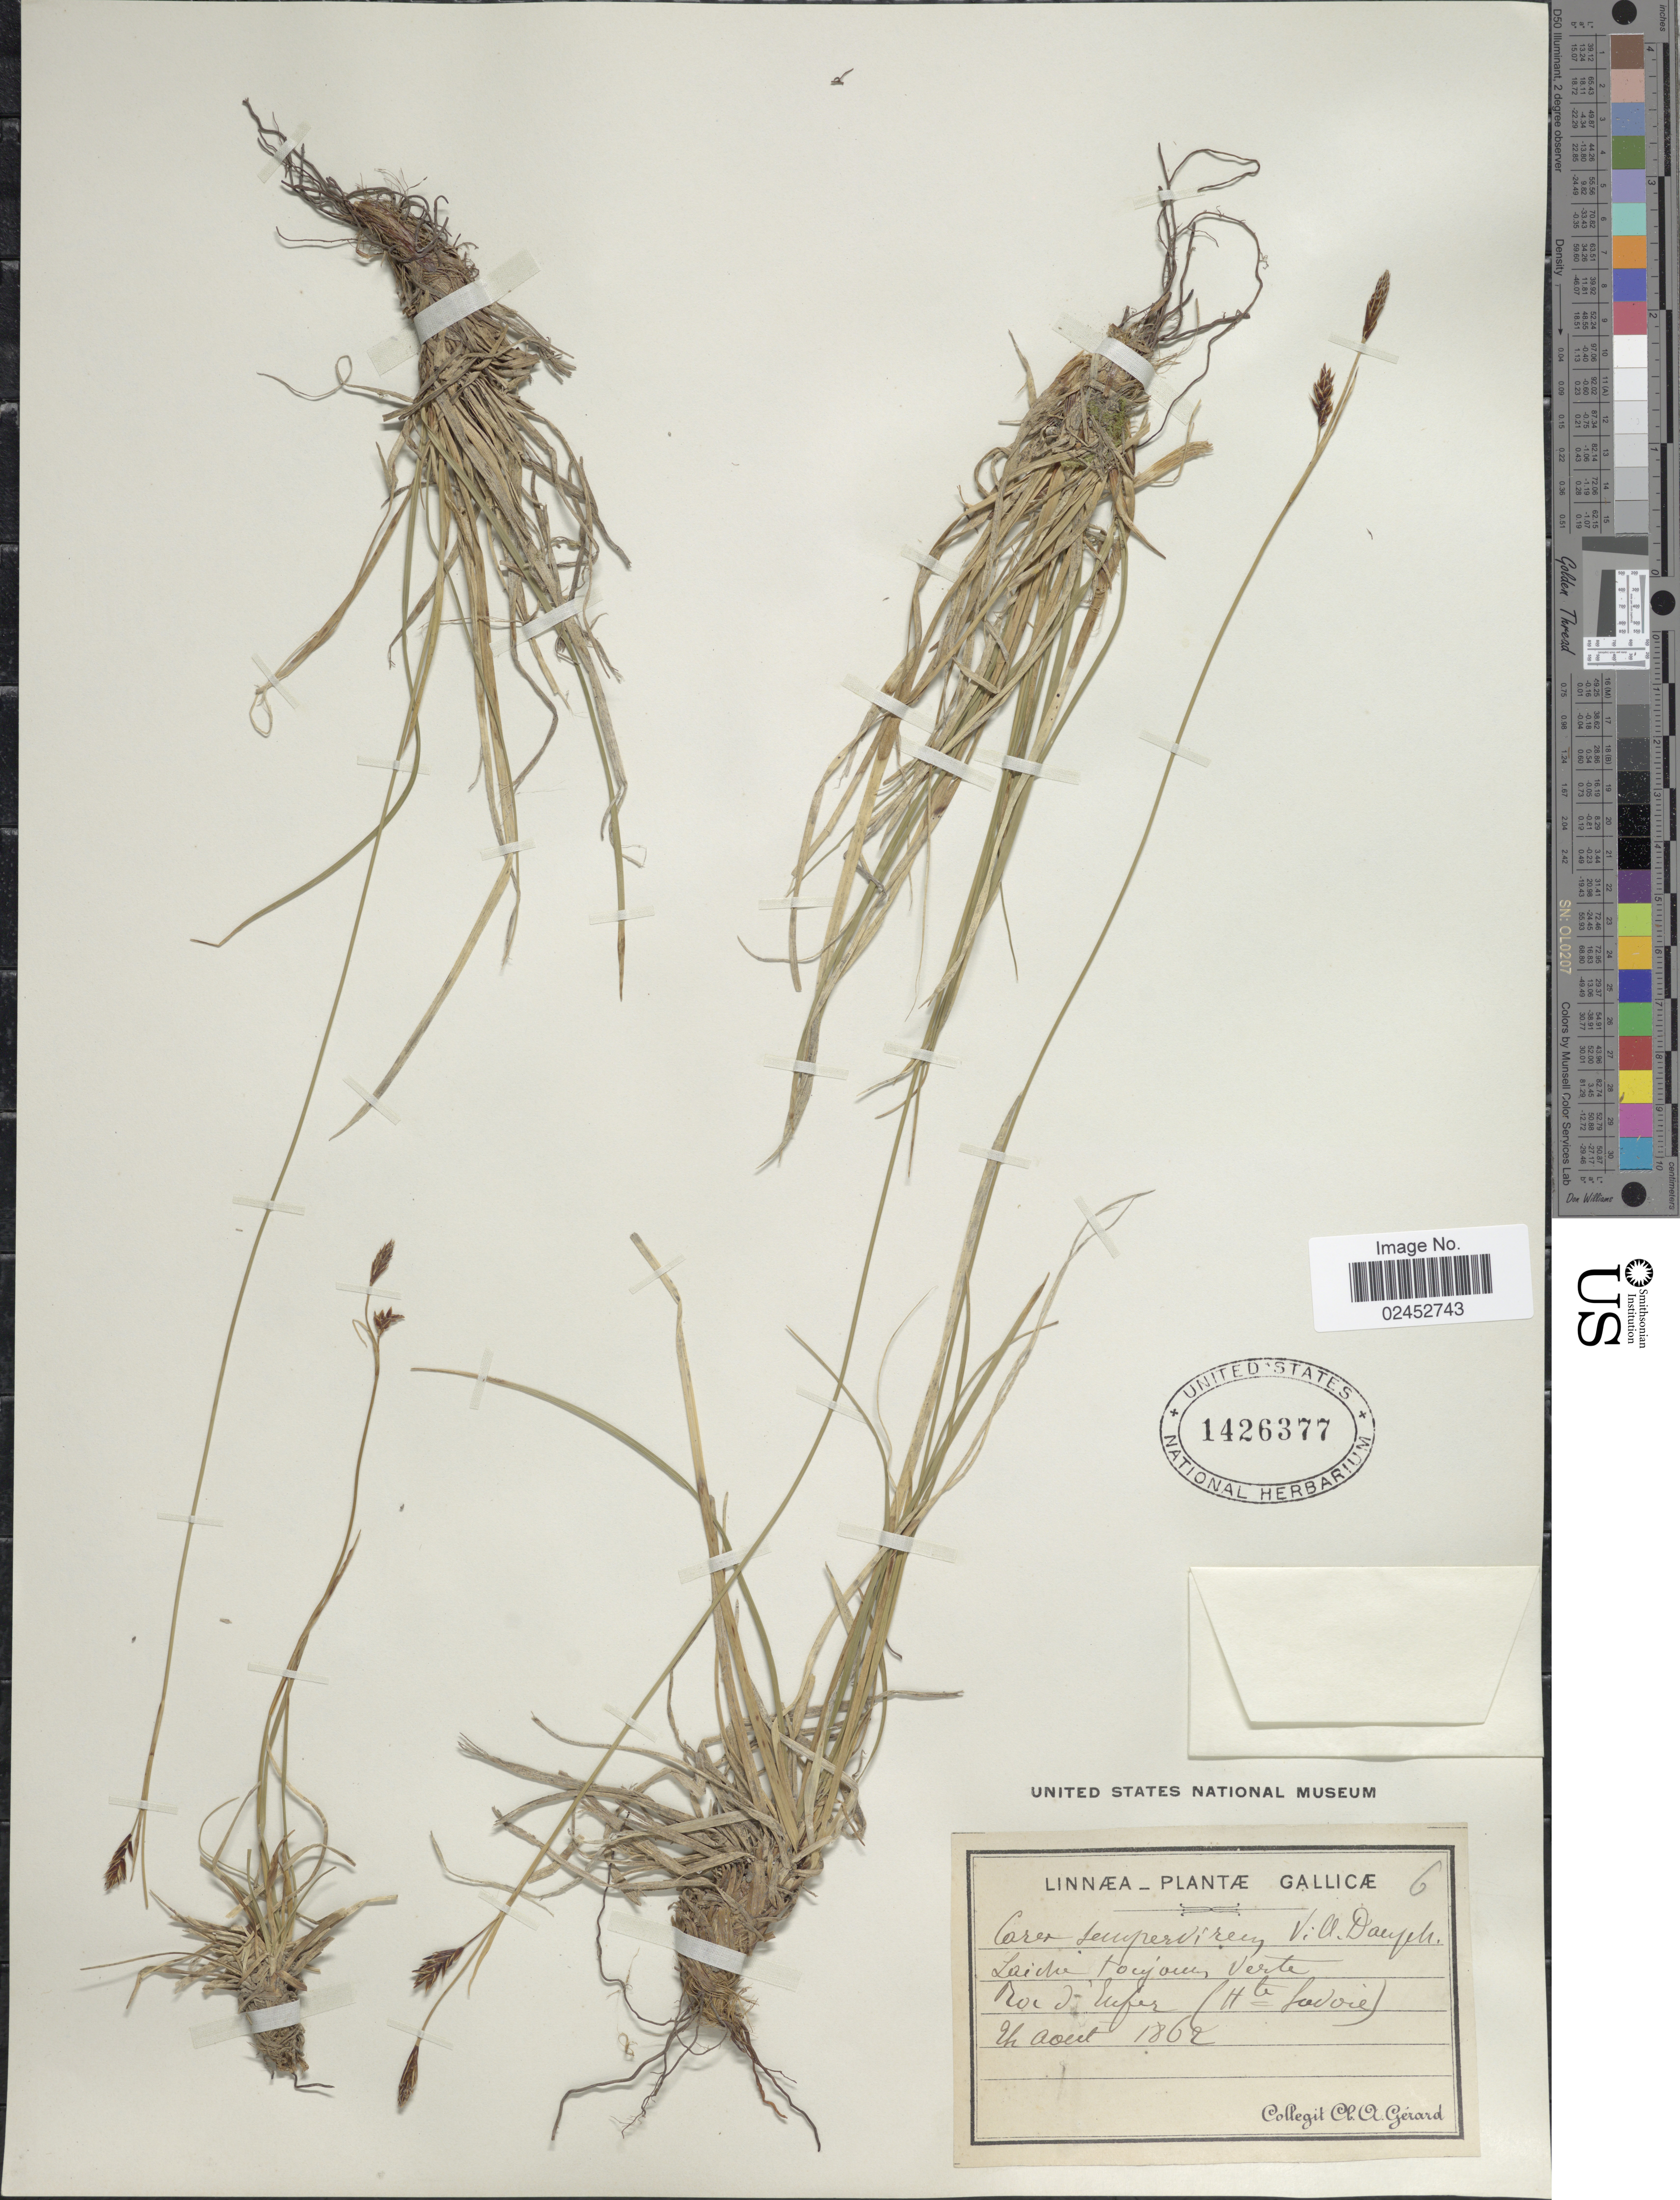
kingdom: Plantae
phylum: Tracheophyta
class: Liliopsida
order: Poales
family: Cyperaceae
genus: Carex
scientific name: Carex sempervirens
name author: Vill.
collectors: C. Gerard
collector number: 6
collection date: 1862-08-21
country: France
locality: Gallicae, Laidre, toujouen, Verte, Bord Sufer (Hte Savoie). [interpreted]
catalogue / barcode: US 1426377